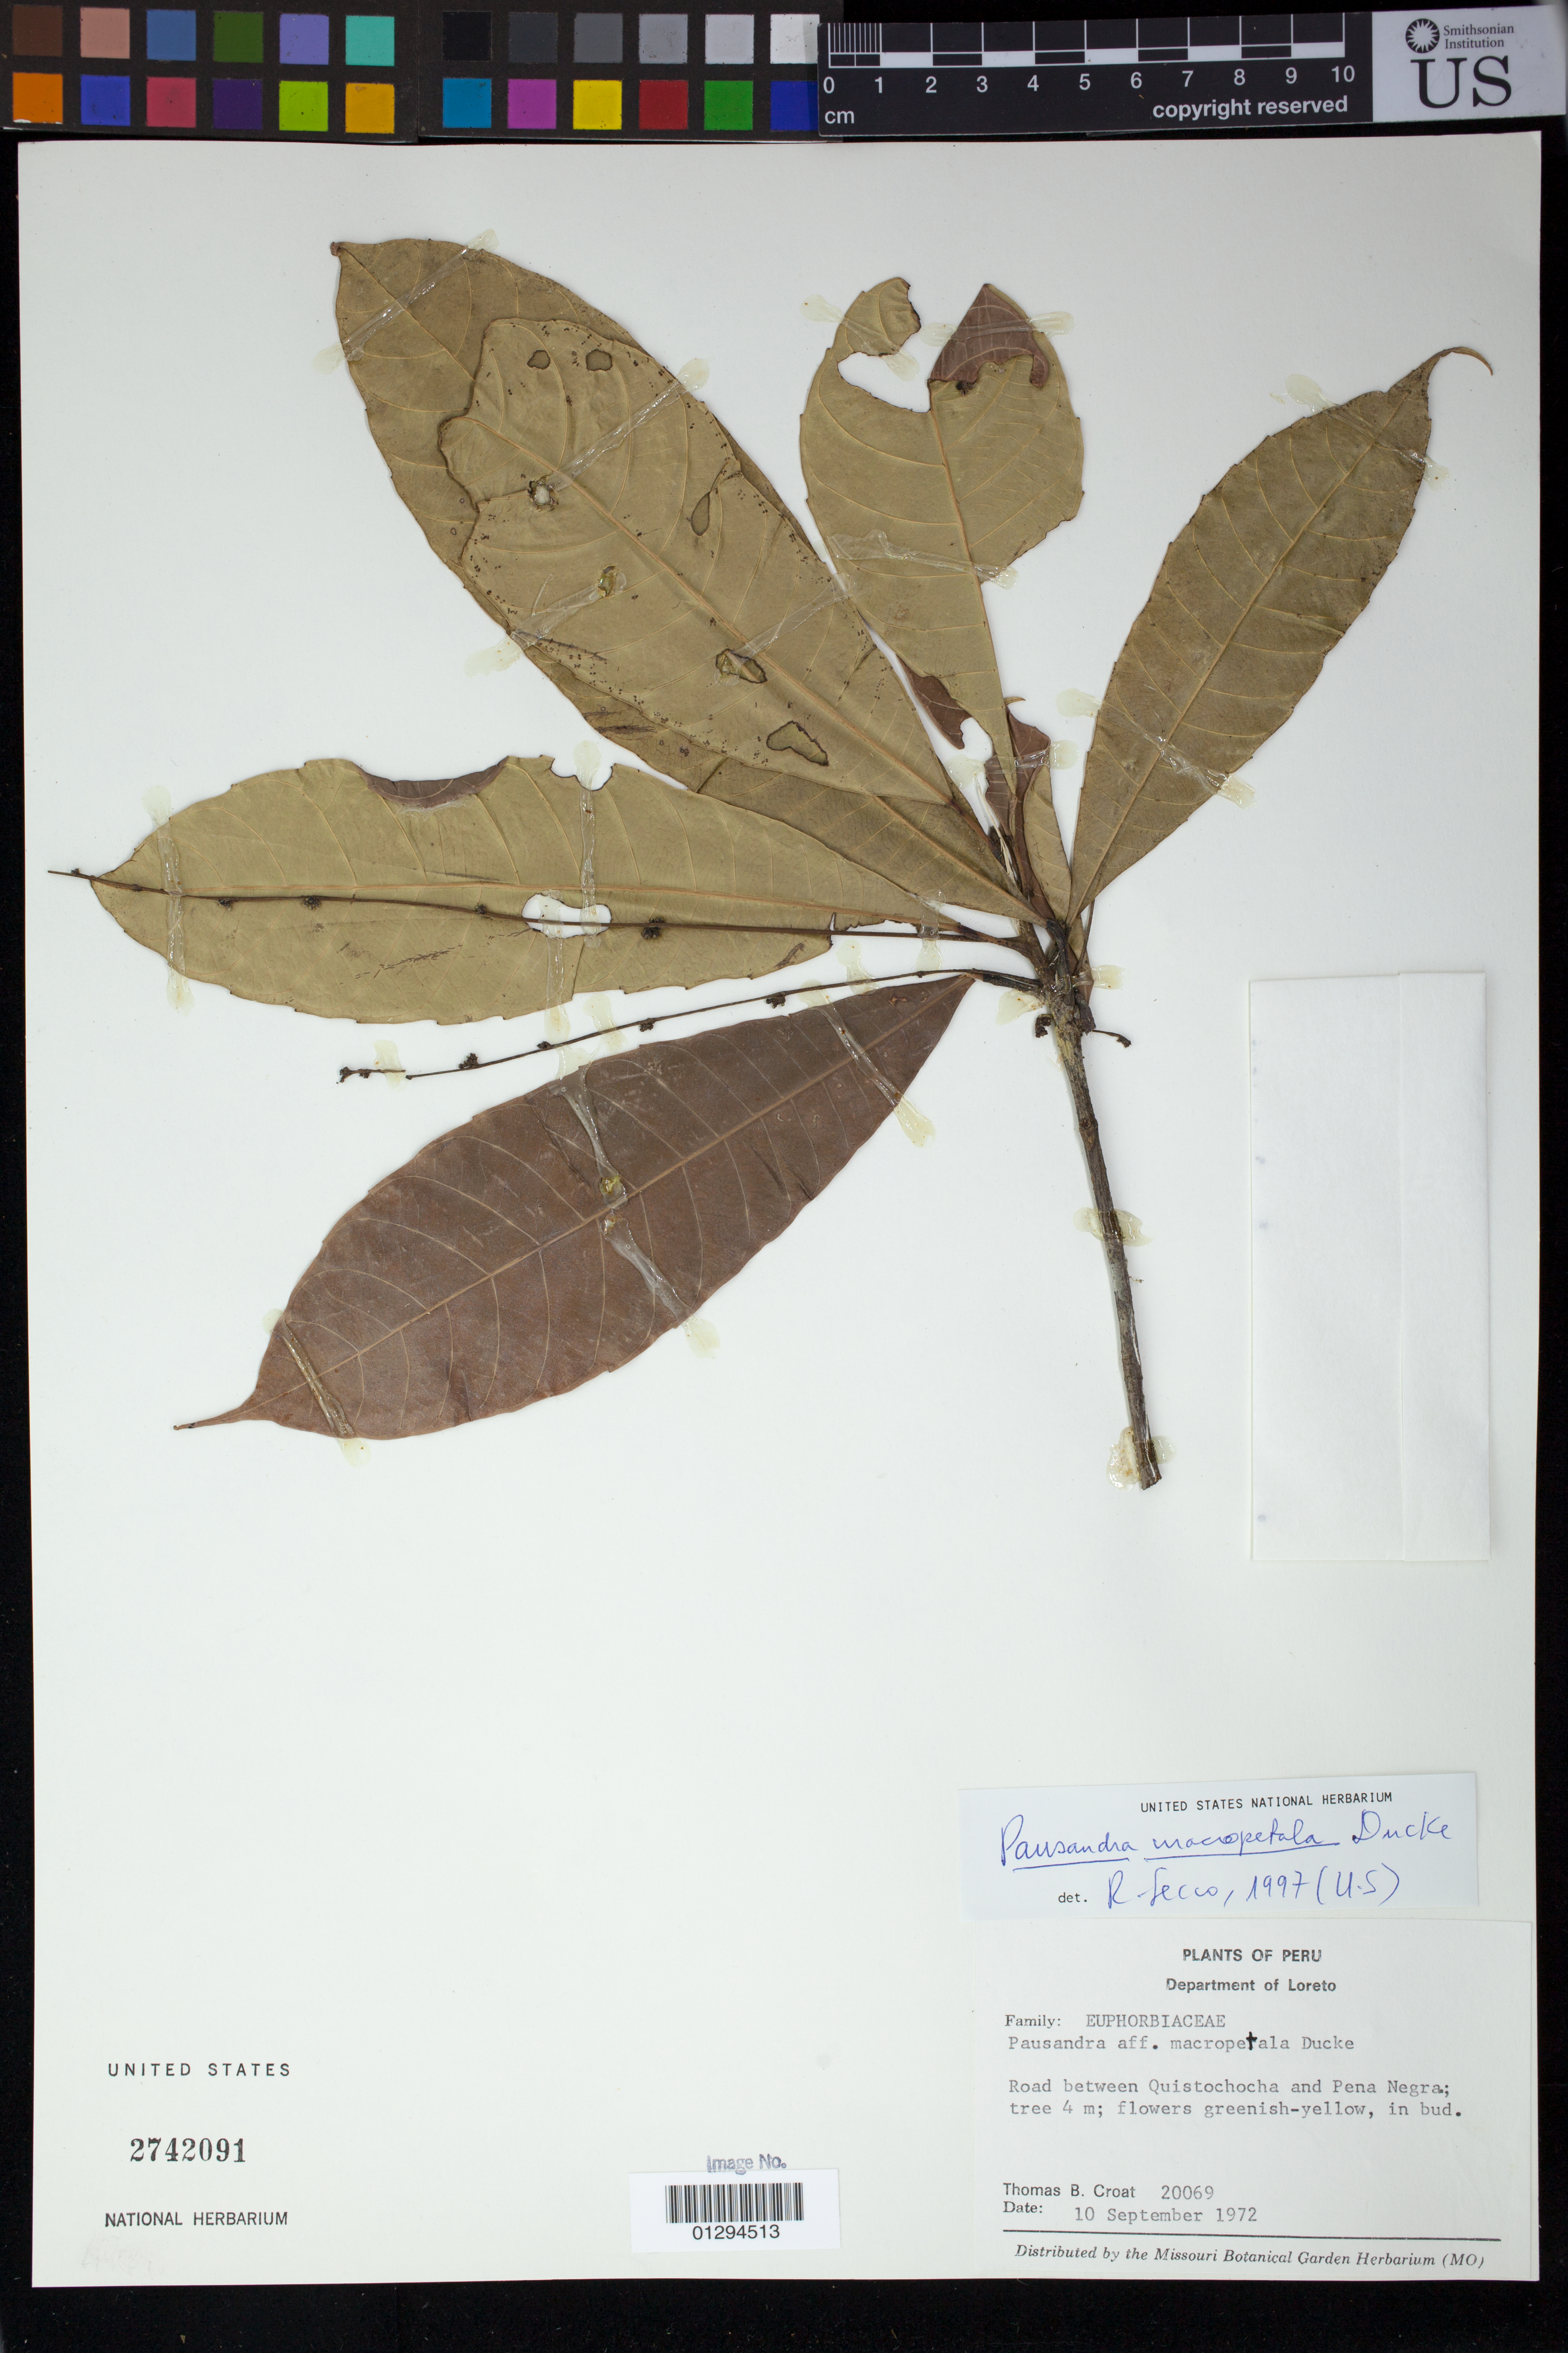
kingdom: Plantae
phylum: Tracheophyta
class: Magnoliopsida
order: Malpighiales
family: Euphorbiaceae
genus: Pausandra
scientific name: Pausandra macropetala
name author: Ducke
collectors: T. B. Croat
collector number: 20069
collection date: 1972-09-10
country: Peru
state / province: Loreto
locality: Road between Quistochocha and Pena Negra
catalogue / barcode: US 2742091